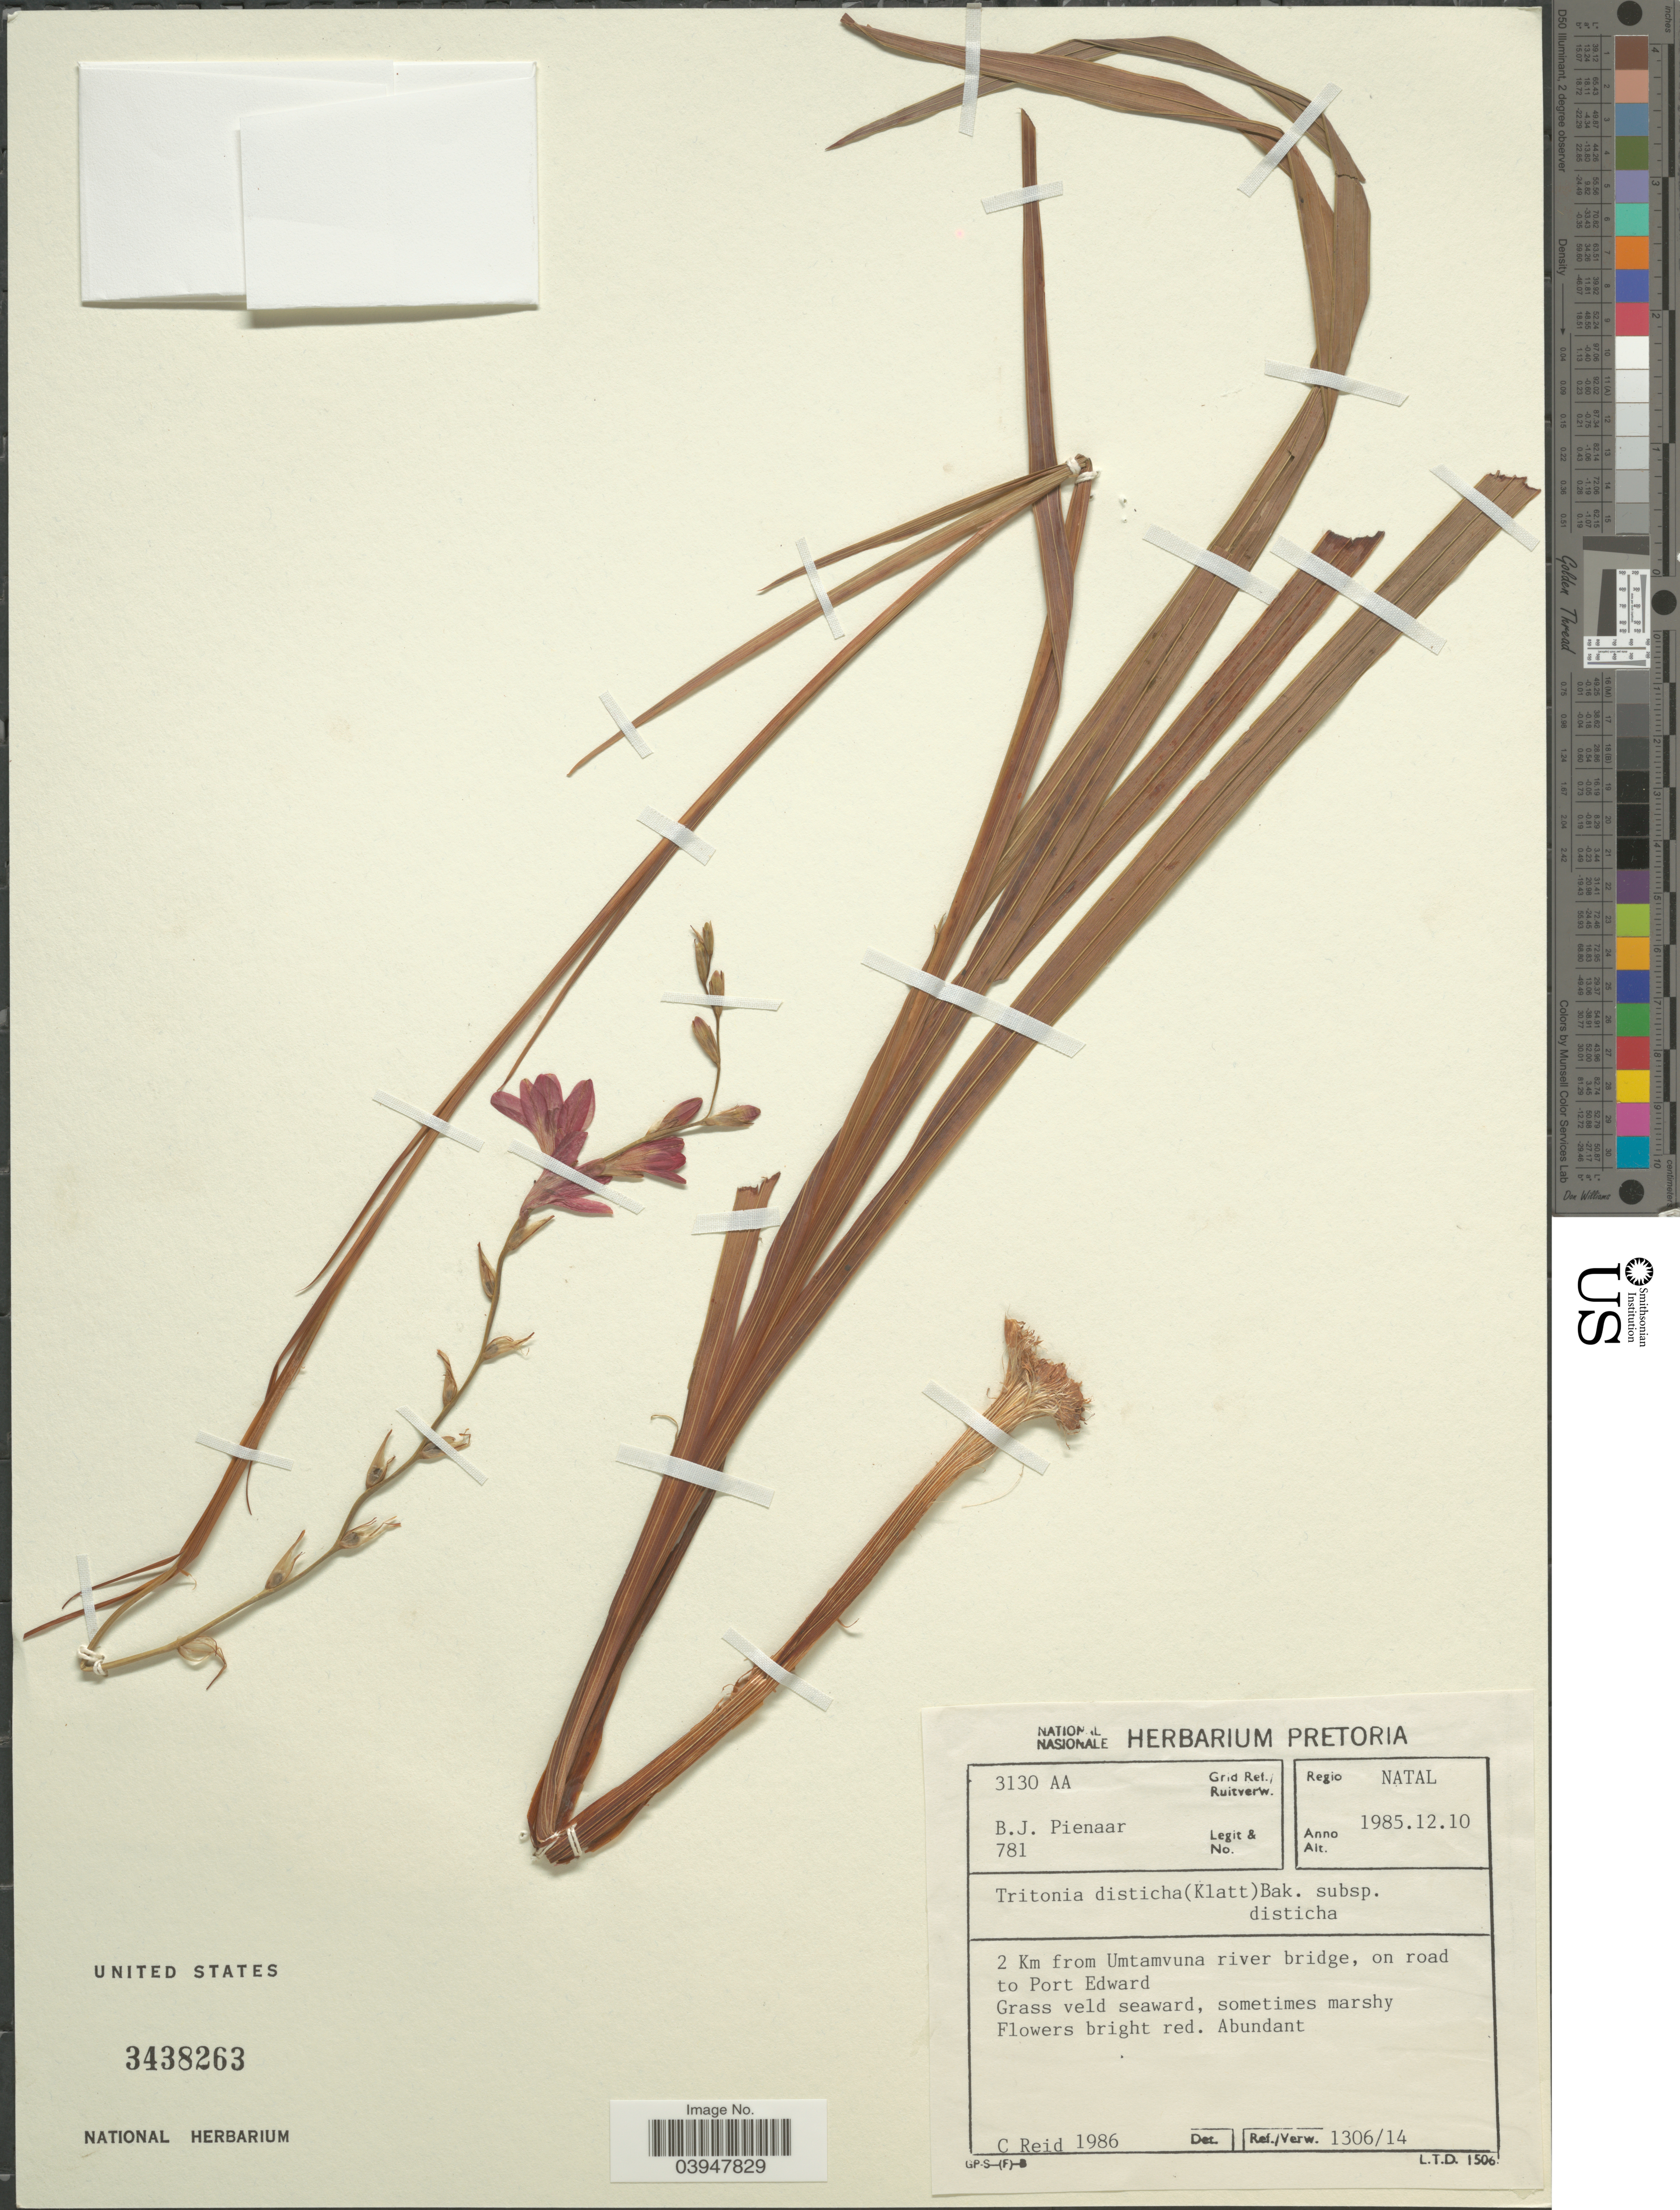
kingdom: Plantae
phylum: Tracheophyta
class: Liliopsida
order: Asparagales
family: Iridaceae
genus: Tritonia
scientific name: Tritonia disticha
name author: (Klatt) Baker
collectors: B. Pienaar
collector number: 781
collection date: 1985-12-10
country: South Africa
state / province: KwaZulu-Natal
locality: Grid Ref./ Ruitverw. 3130 AA. Regio Natal. 2 Km from Umtamvuna river bridge, on road to Port Edward.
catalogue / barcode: US 3438263